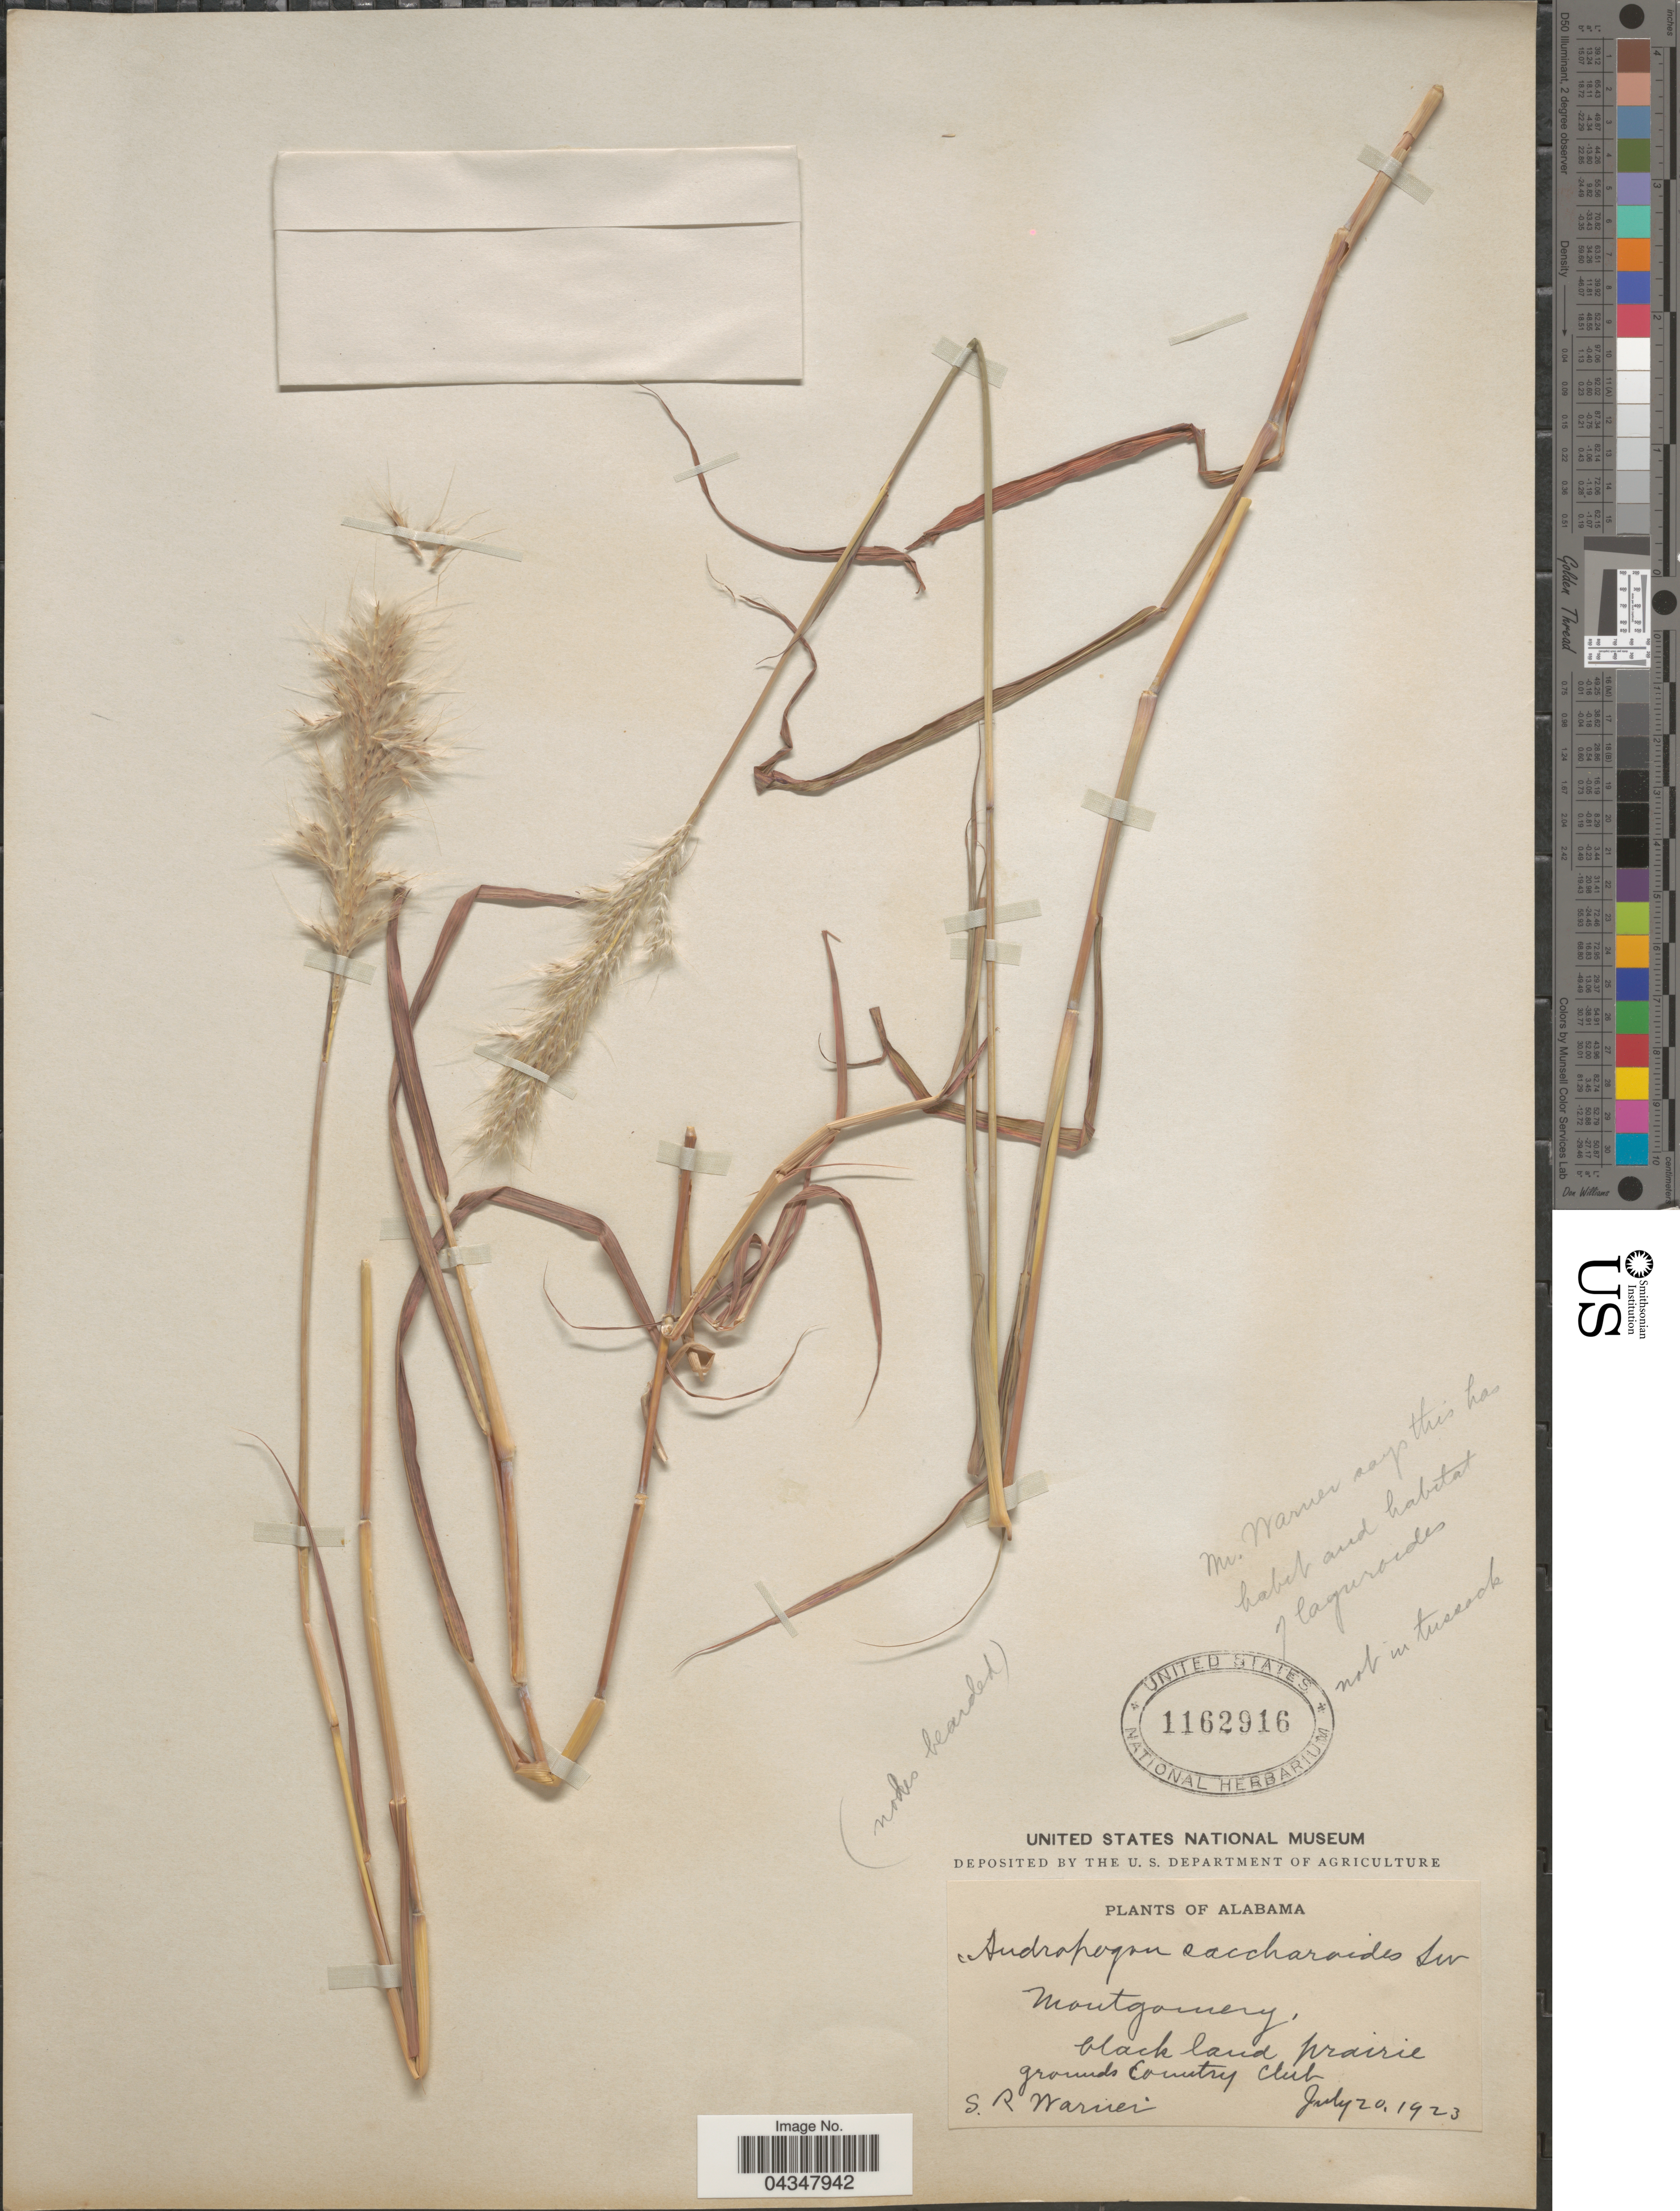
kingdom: Plantae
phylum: Tracheophyta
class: Liliopsida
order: Poales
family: Poaceae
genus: Bothriochloa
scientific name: Bothriochloa saccharoides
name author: (Sw.) Rydb.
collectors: S. Warner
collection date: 1923-07-20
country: United States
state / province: Alabama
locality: Montgomery, black land prairie grounds. Country Club.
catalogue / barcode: US 1162916